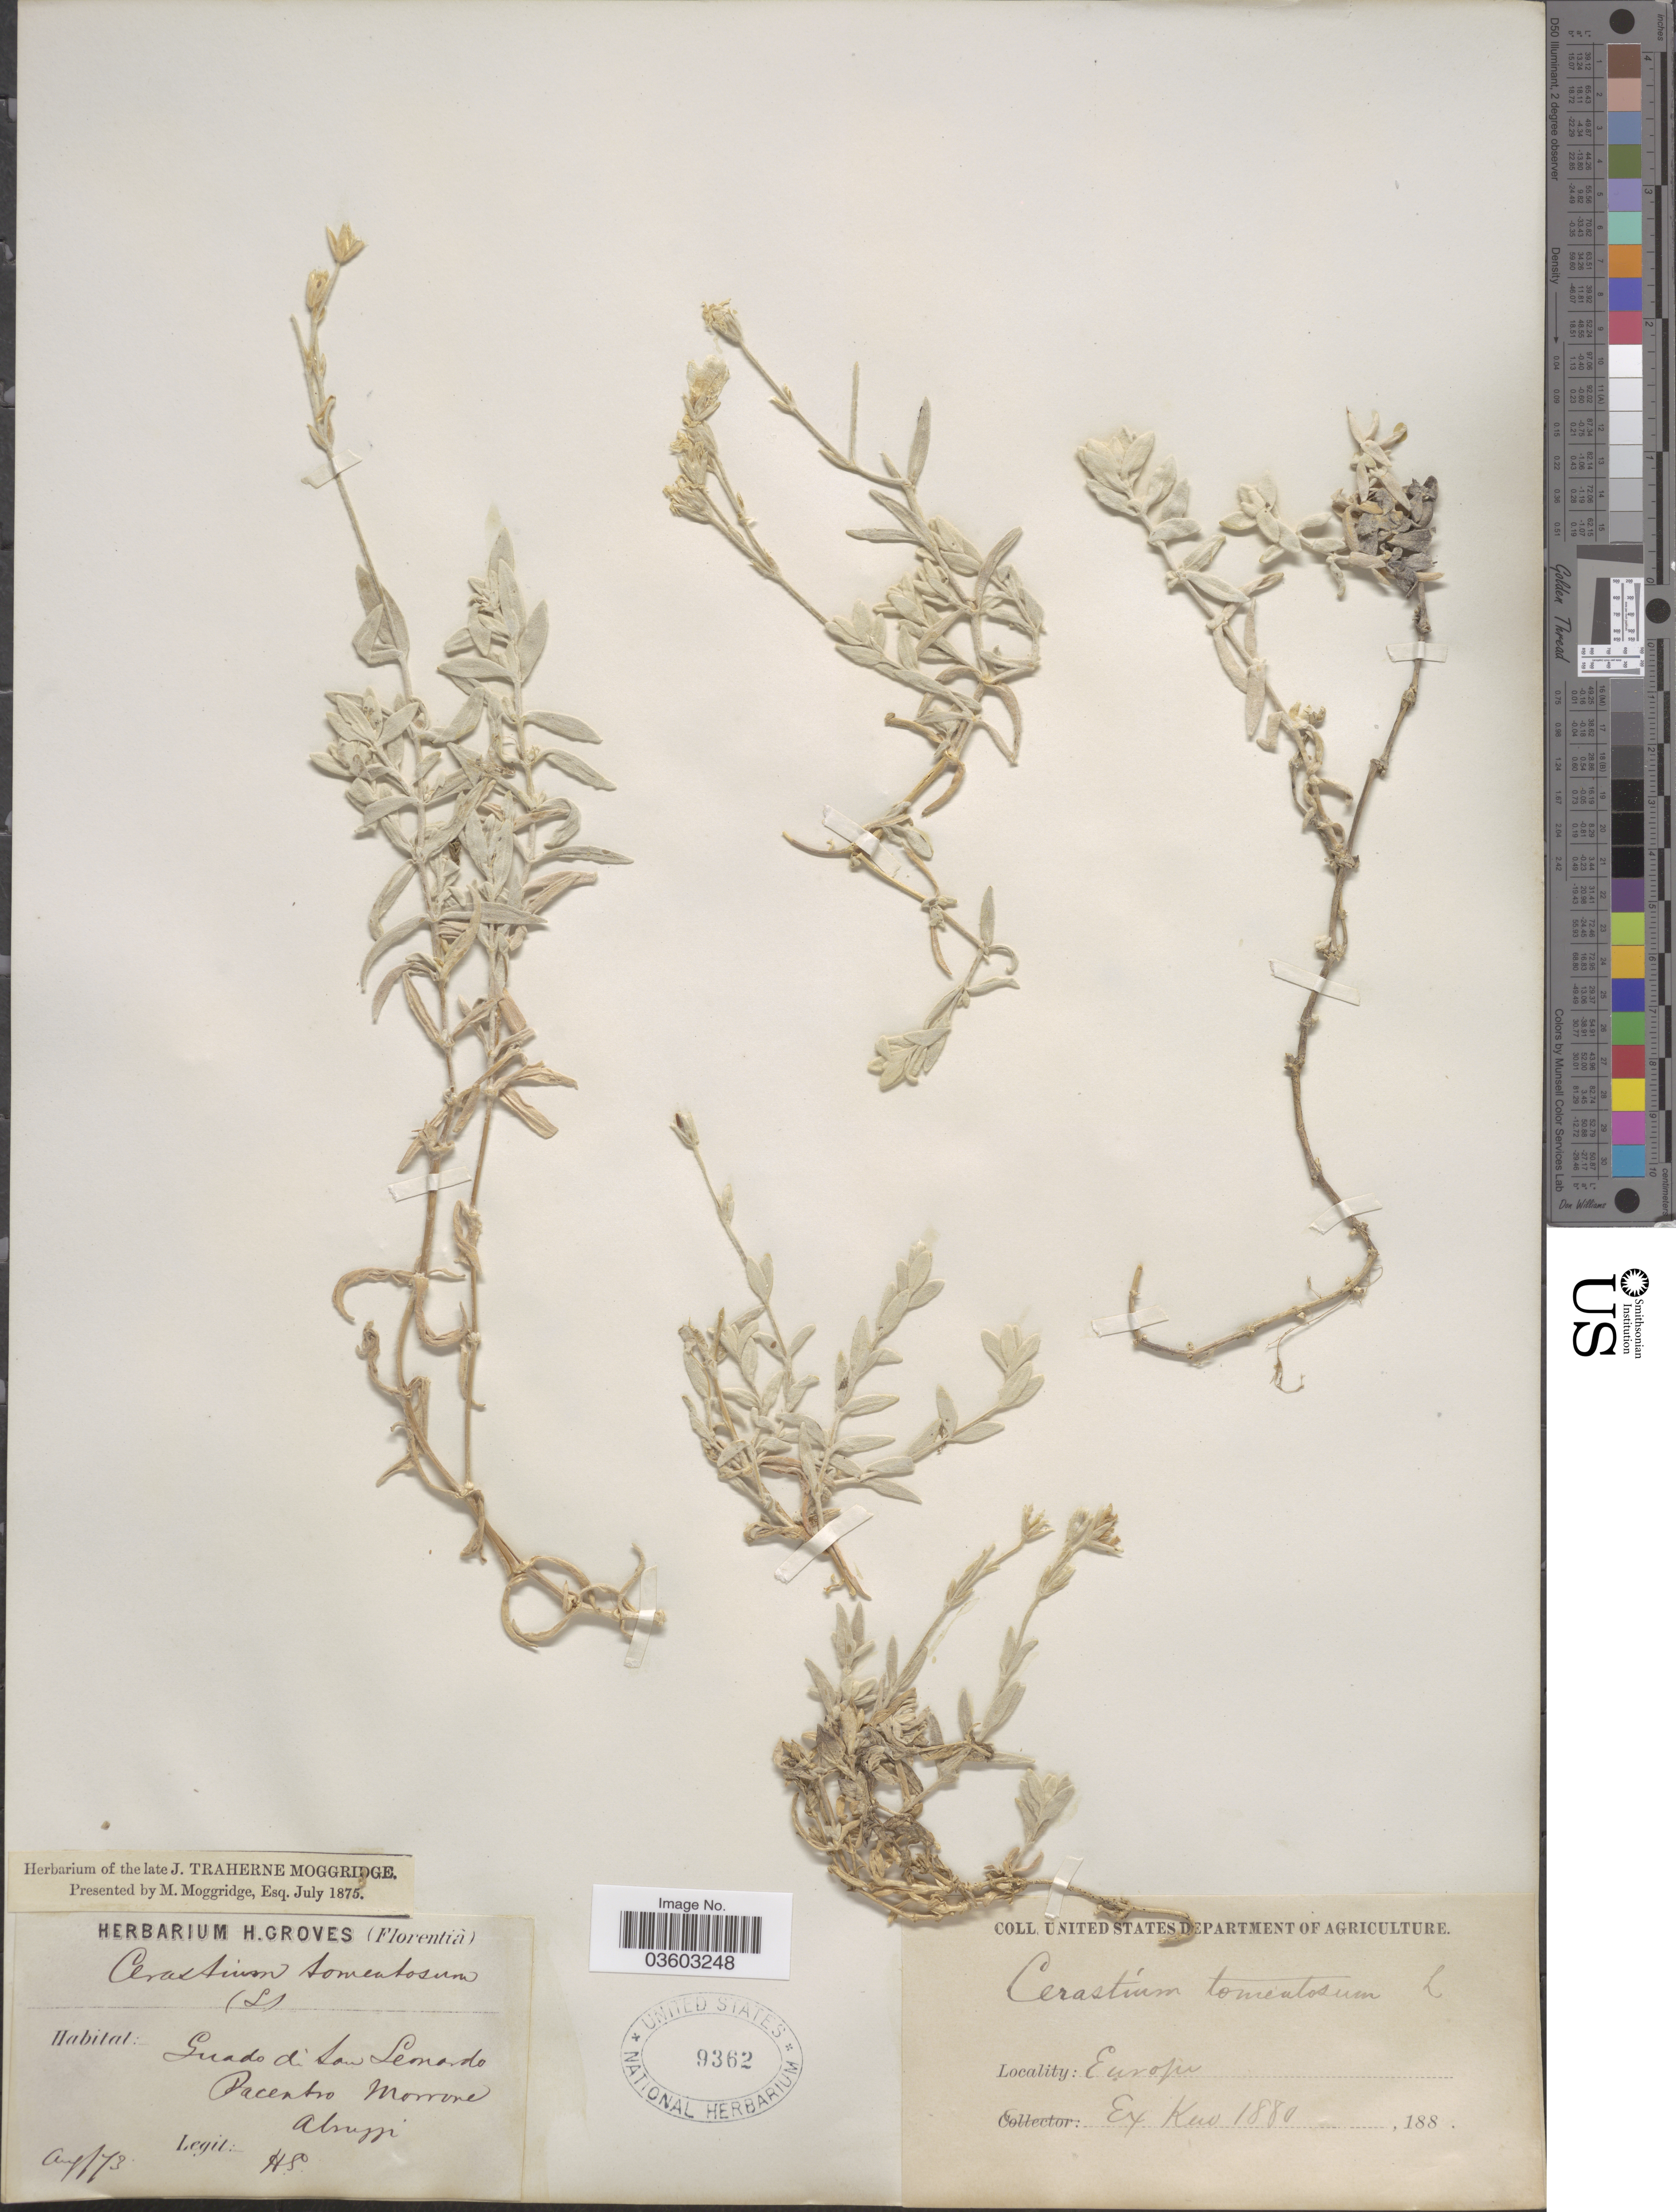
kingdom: Plantae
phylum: Tracheophyta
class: Magnoliopsida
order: Caryophyllales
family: Caryophyllaceae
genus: Cerastium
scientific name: Cerastium tomentosum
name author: L.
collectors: H. Groves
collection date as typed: Transcribed d/m/y: /8/73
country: Italy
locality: Guado di San Leonardo. Pacentro Morrone. Abruzzi. Europe.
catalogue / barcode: US 9362